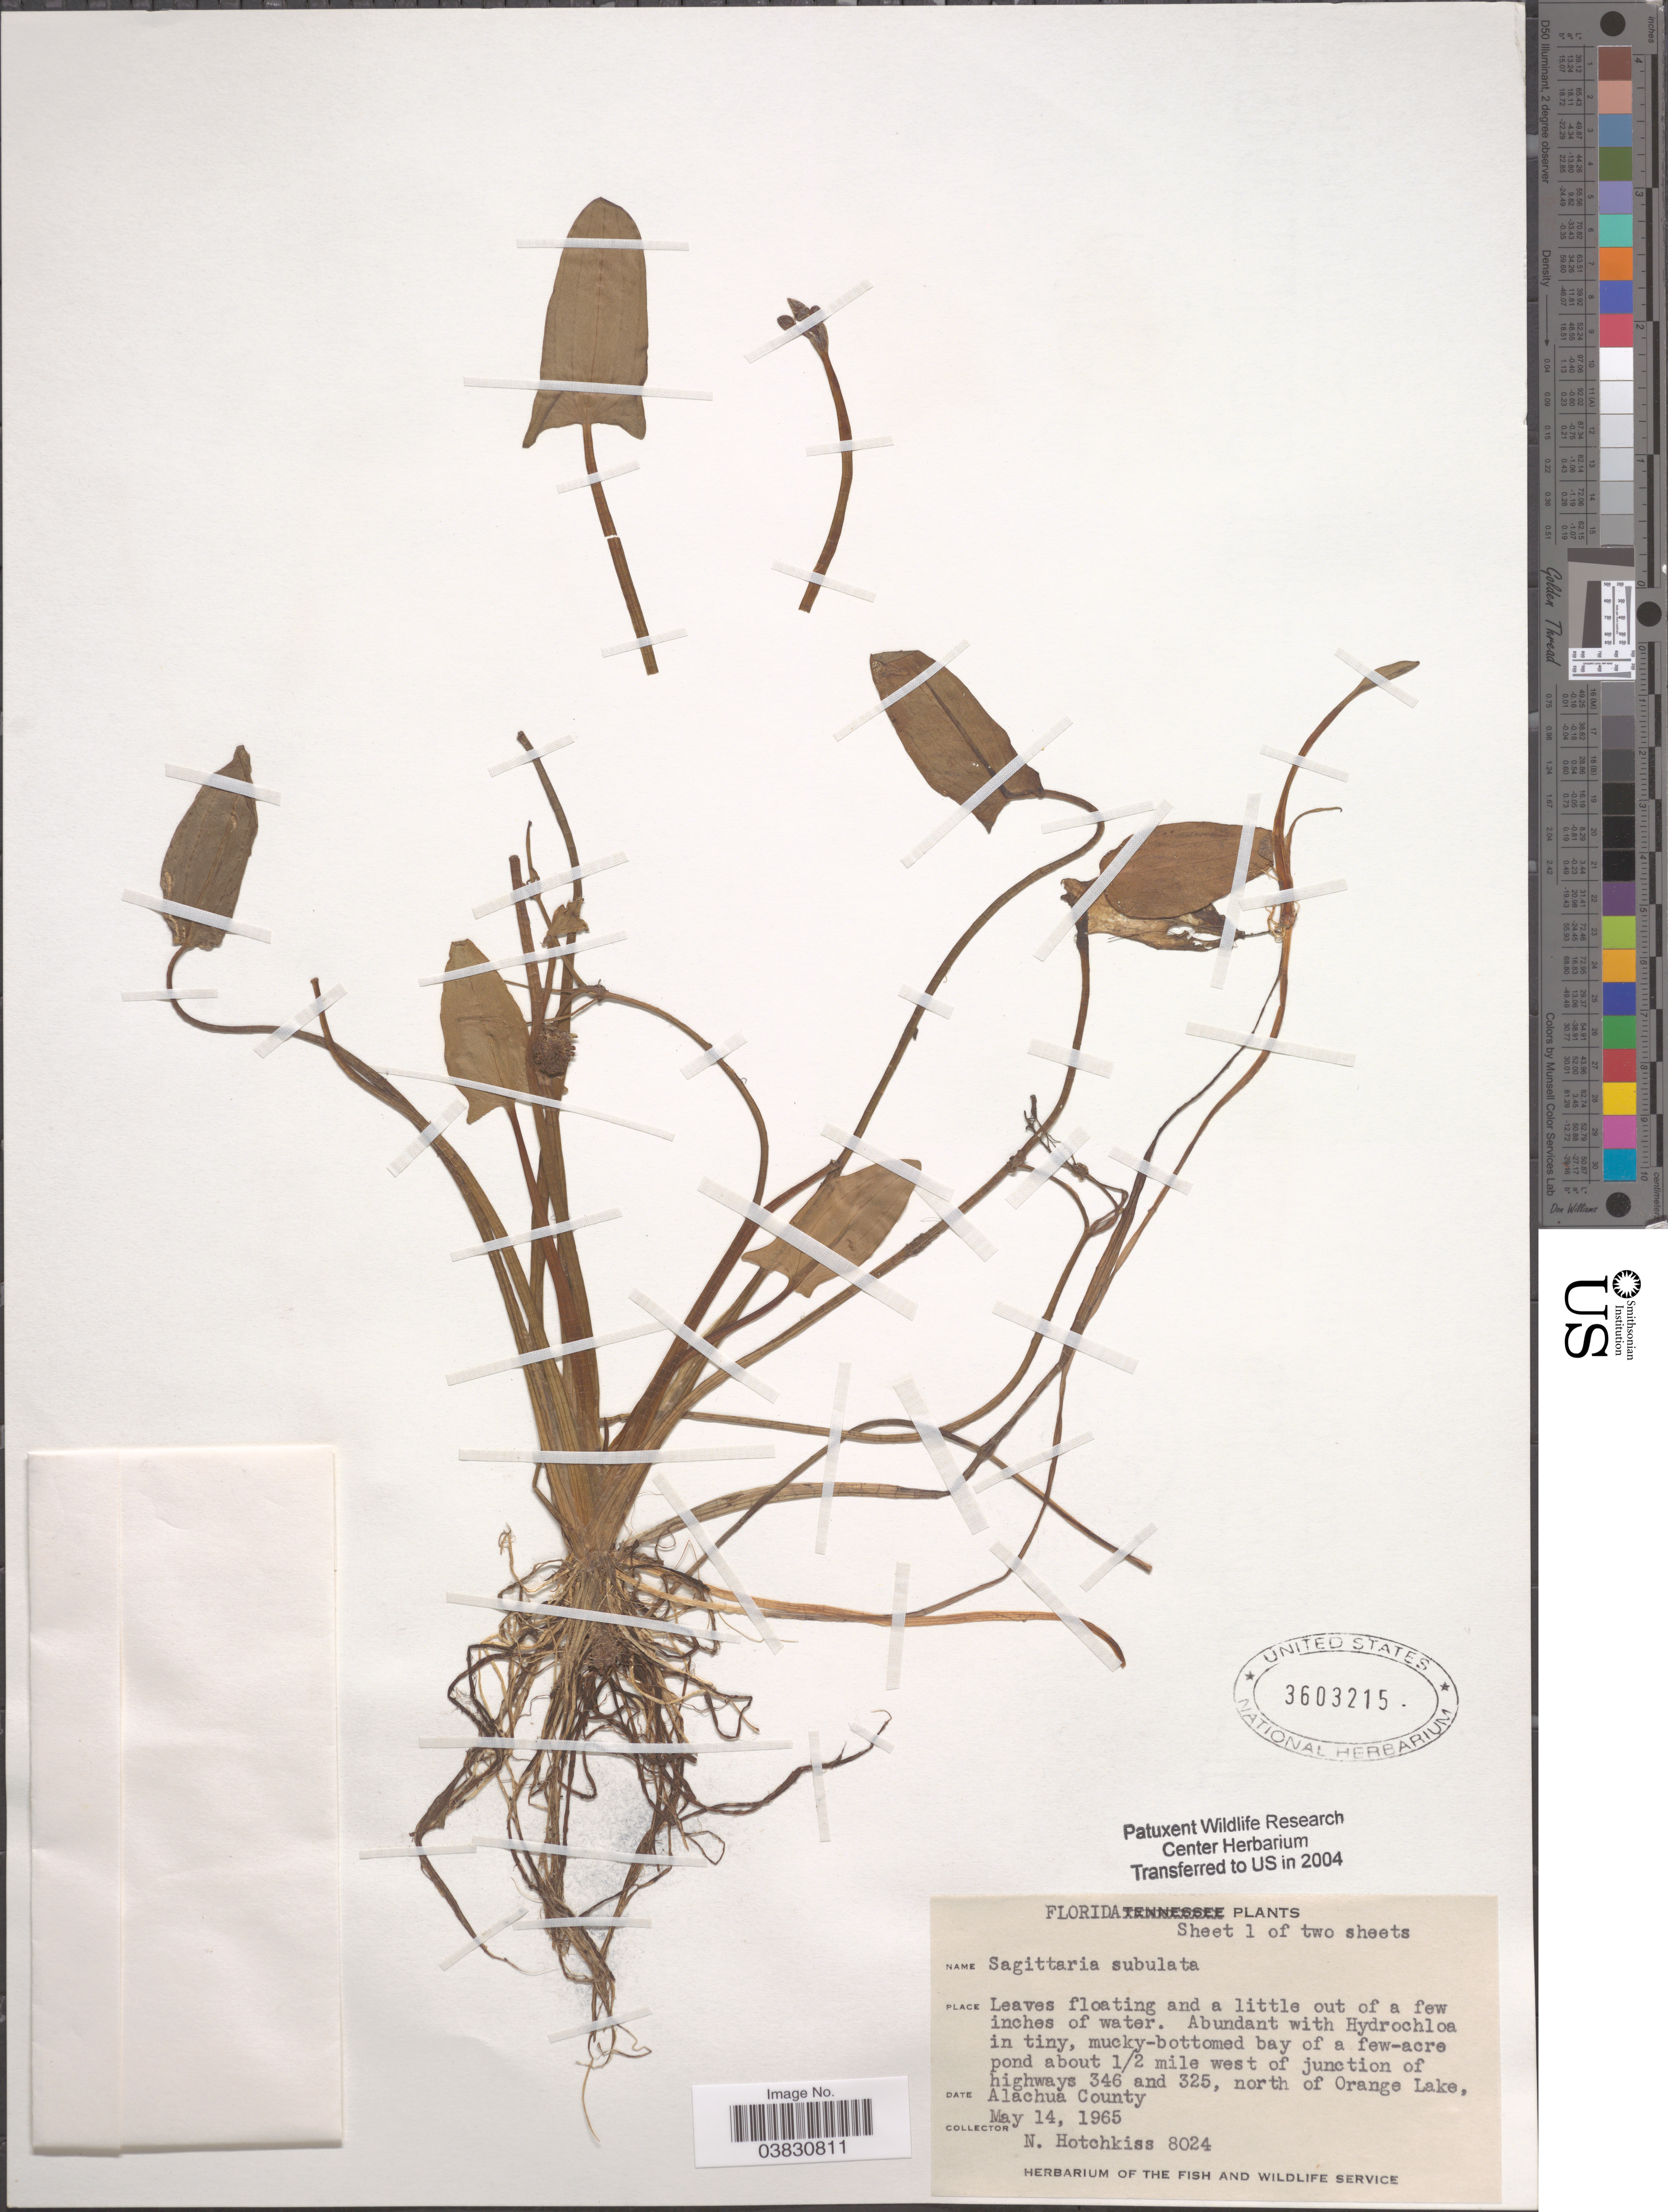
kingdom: Plantae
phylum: Tracheophyta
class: Liliopsida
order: Alismatales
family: Alismataceae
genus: Sagittaria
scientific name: Sagittaria subulata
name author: (L.) Buchenau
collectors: N. Hotchkiss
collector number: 8024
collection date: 1965-05-14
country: United States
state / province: Florida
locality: About ½ mile west of junction of highways 346 and 325, north of Orange Lake, Alachua County.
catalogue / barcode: US 3603215